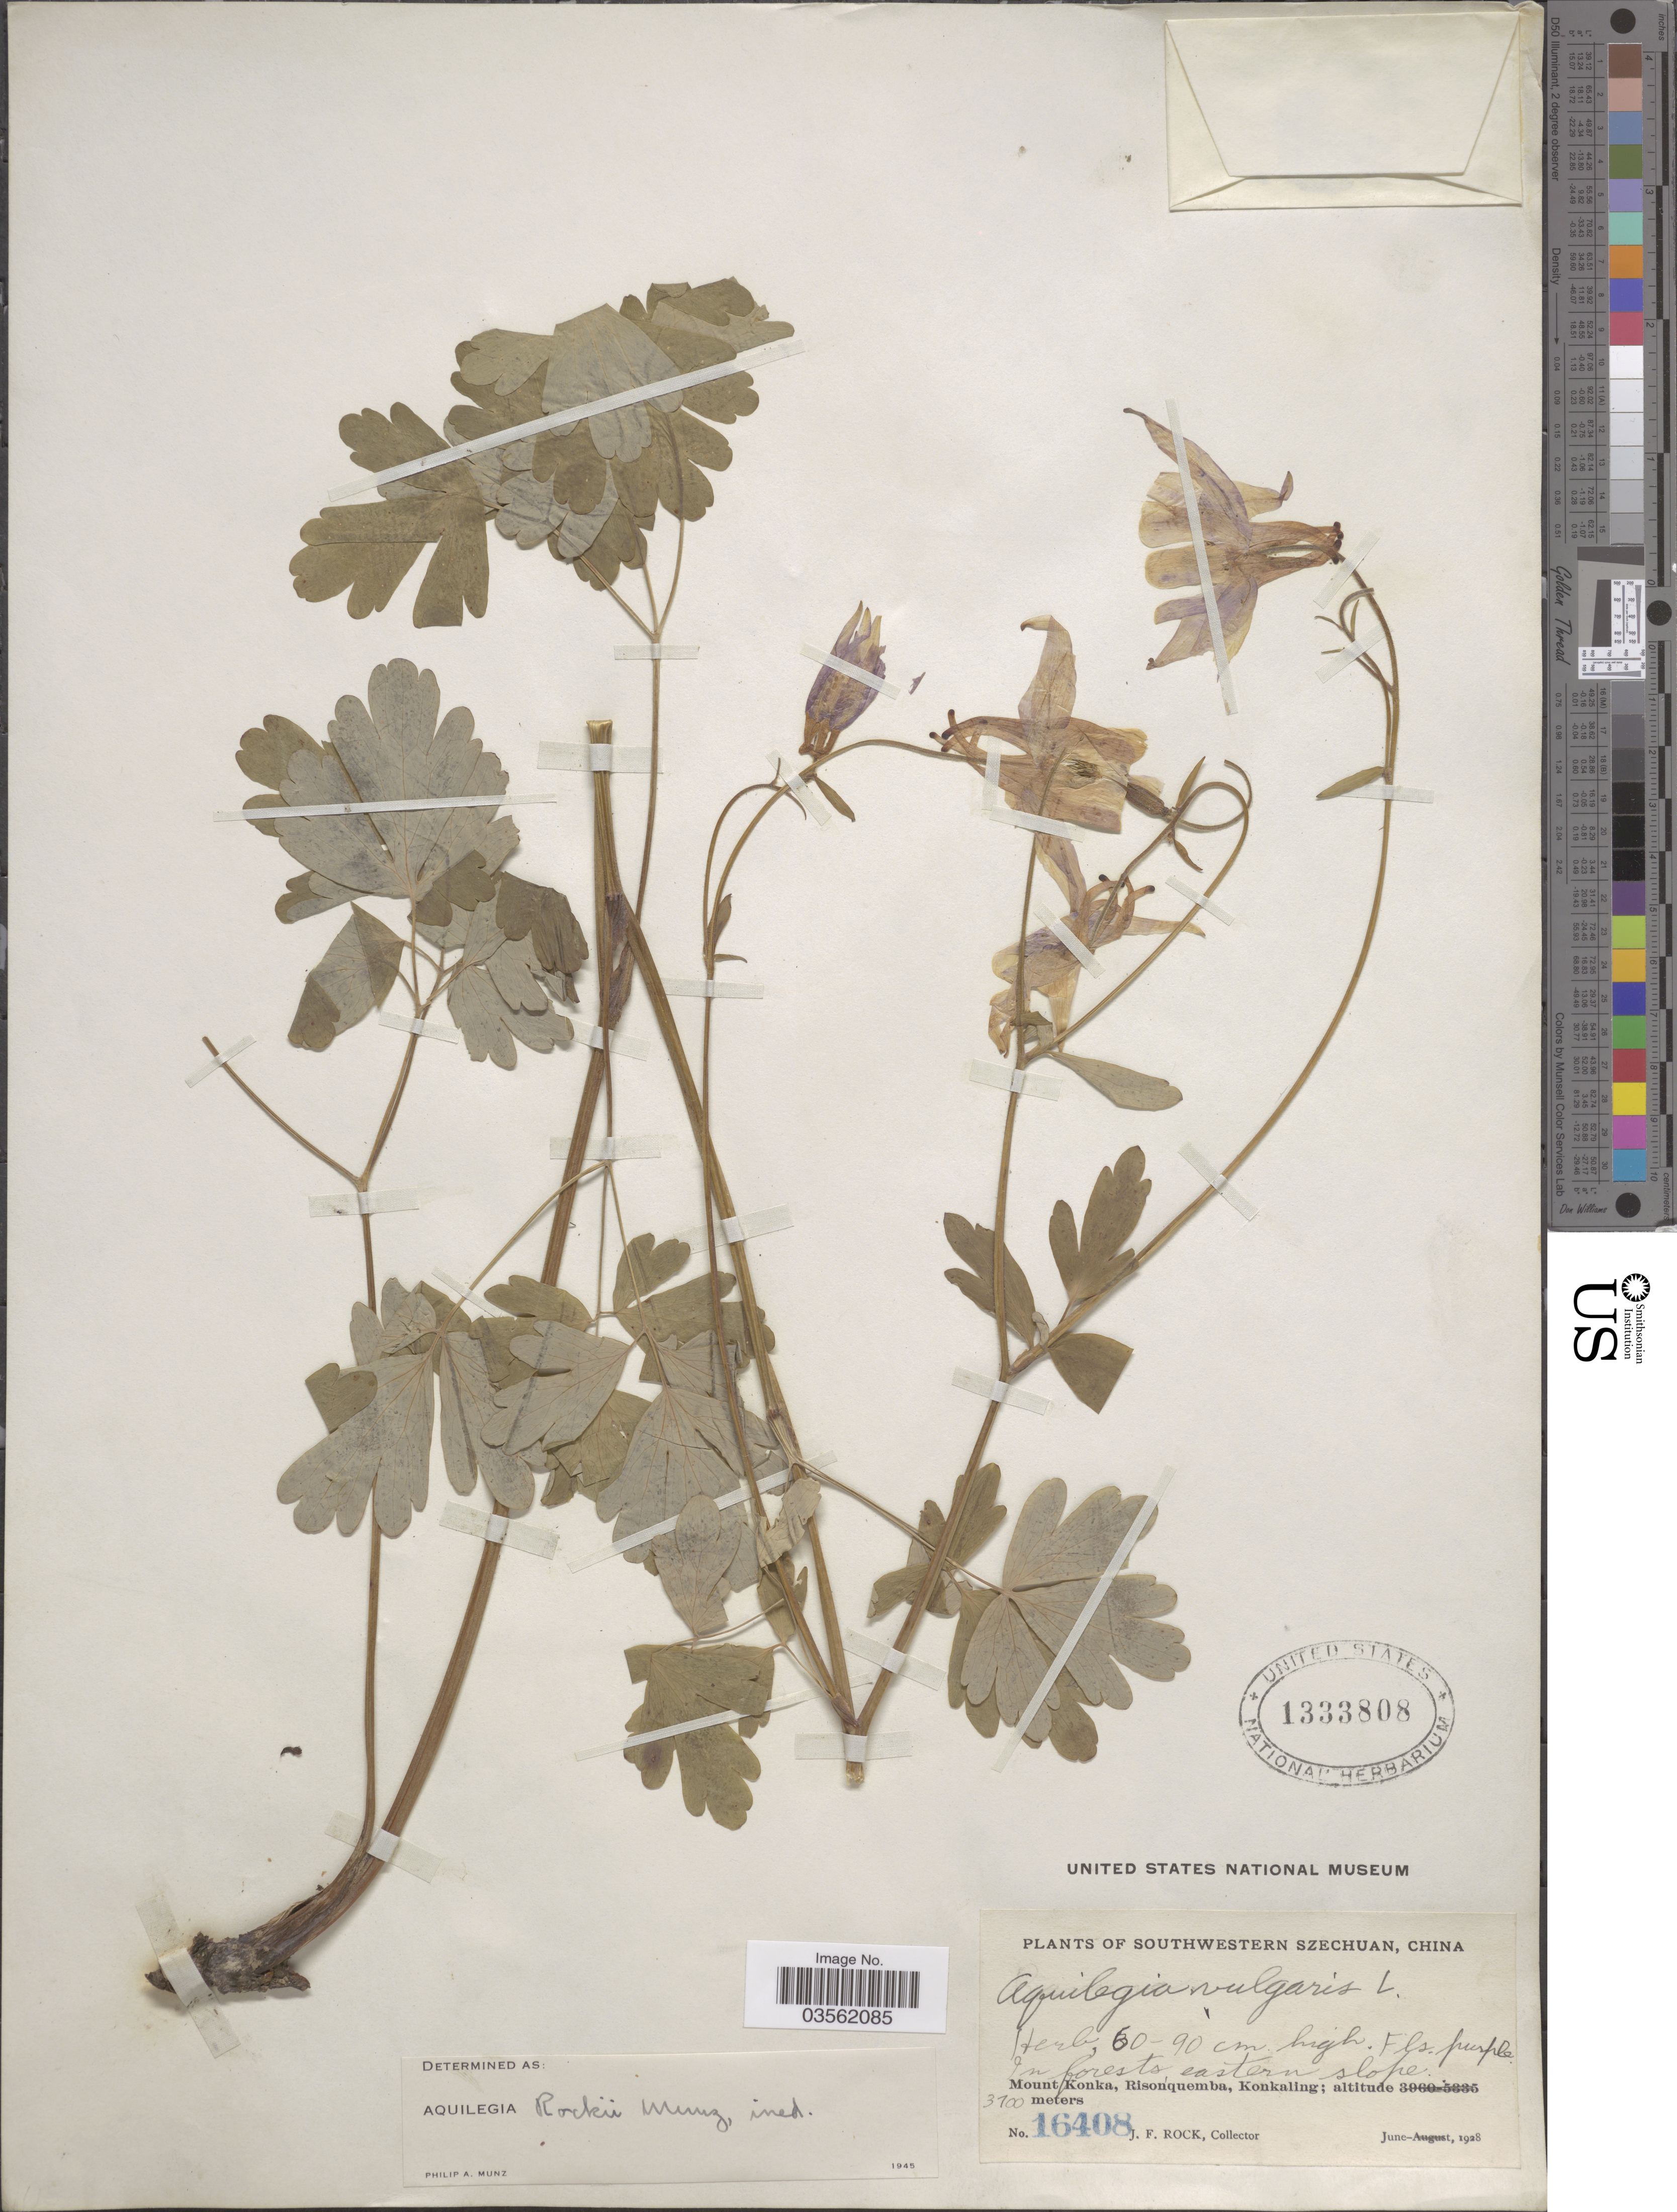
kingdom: Plantae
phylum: Tracheophyta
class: Magnoliopsida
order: Ranunculales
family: Ranunculaceae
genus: Aquilegia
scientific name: Aquilegia rockii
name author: Munz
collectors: J. Rock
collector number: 16408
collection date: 1928-06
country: China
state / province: Sichuan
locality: Southwestern Szechuan. In forests, eastern slope. Mount Konka, Risonquemba, Konkaling.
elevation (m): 3700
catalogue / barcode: US 1333808